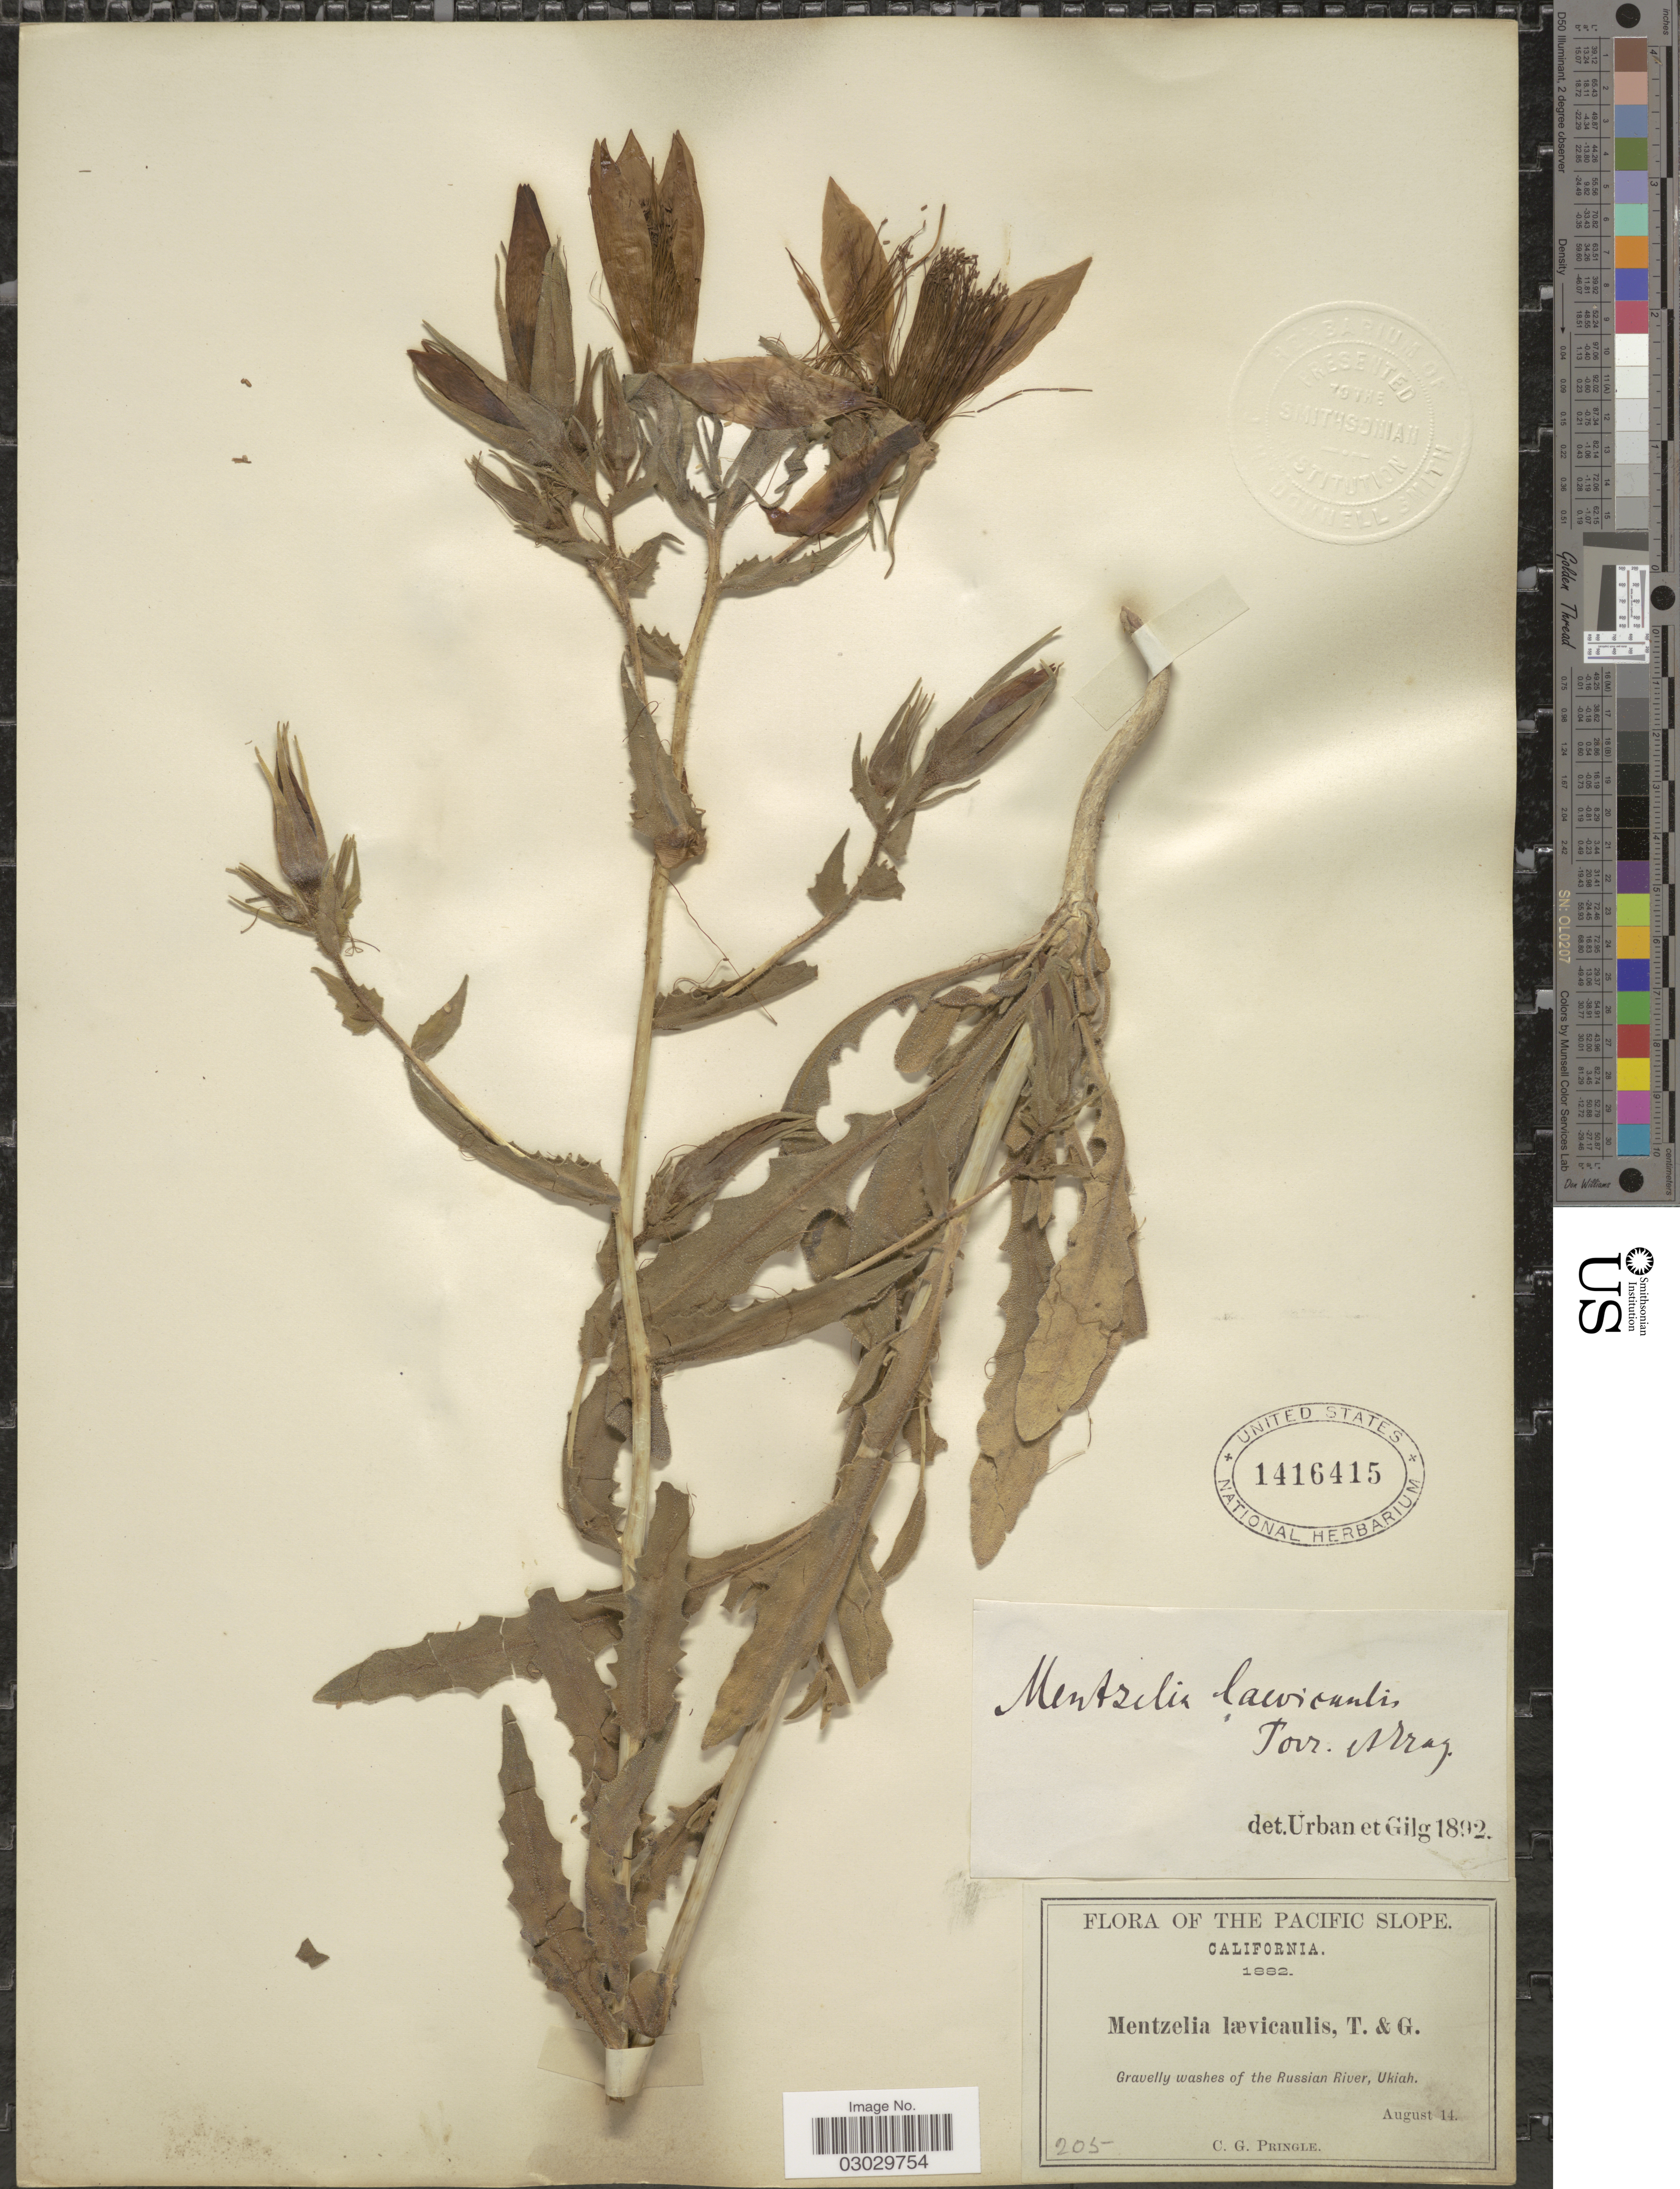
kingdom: Plantae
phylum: Tracheophyta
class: Magnoliopsida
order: Cornales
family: Loasaceae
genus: Mentzelia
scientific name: Mentzelia laevicaulis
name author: (Douglas ex Hook.) Torr. & A. Gray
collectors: C. G. Pringle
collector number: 205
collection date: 1882-08-14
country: United States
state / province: California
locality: The Pacific Slope. Gravelly washes of the Russian River, Ukiah.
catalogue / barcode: US 1416415